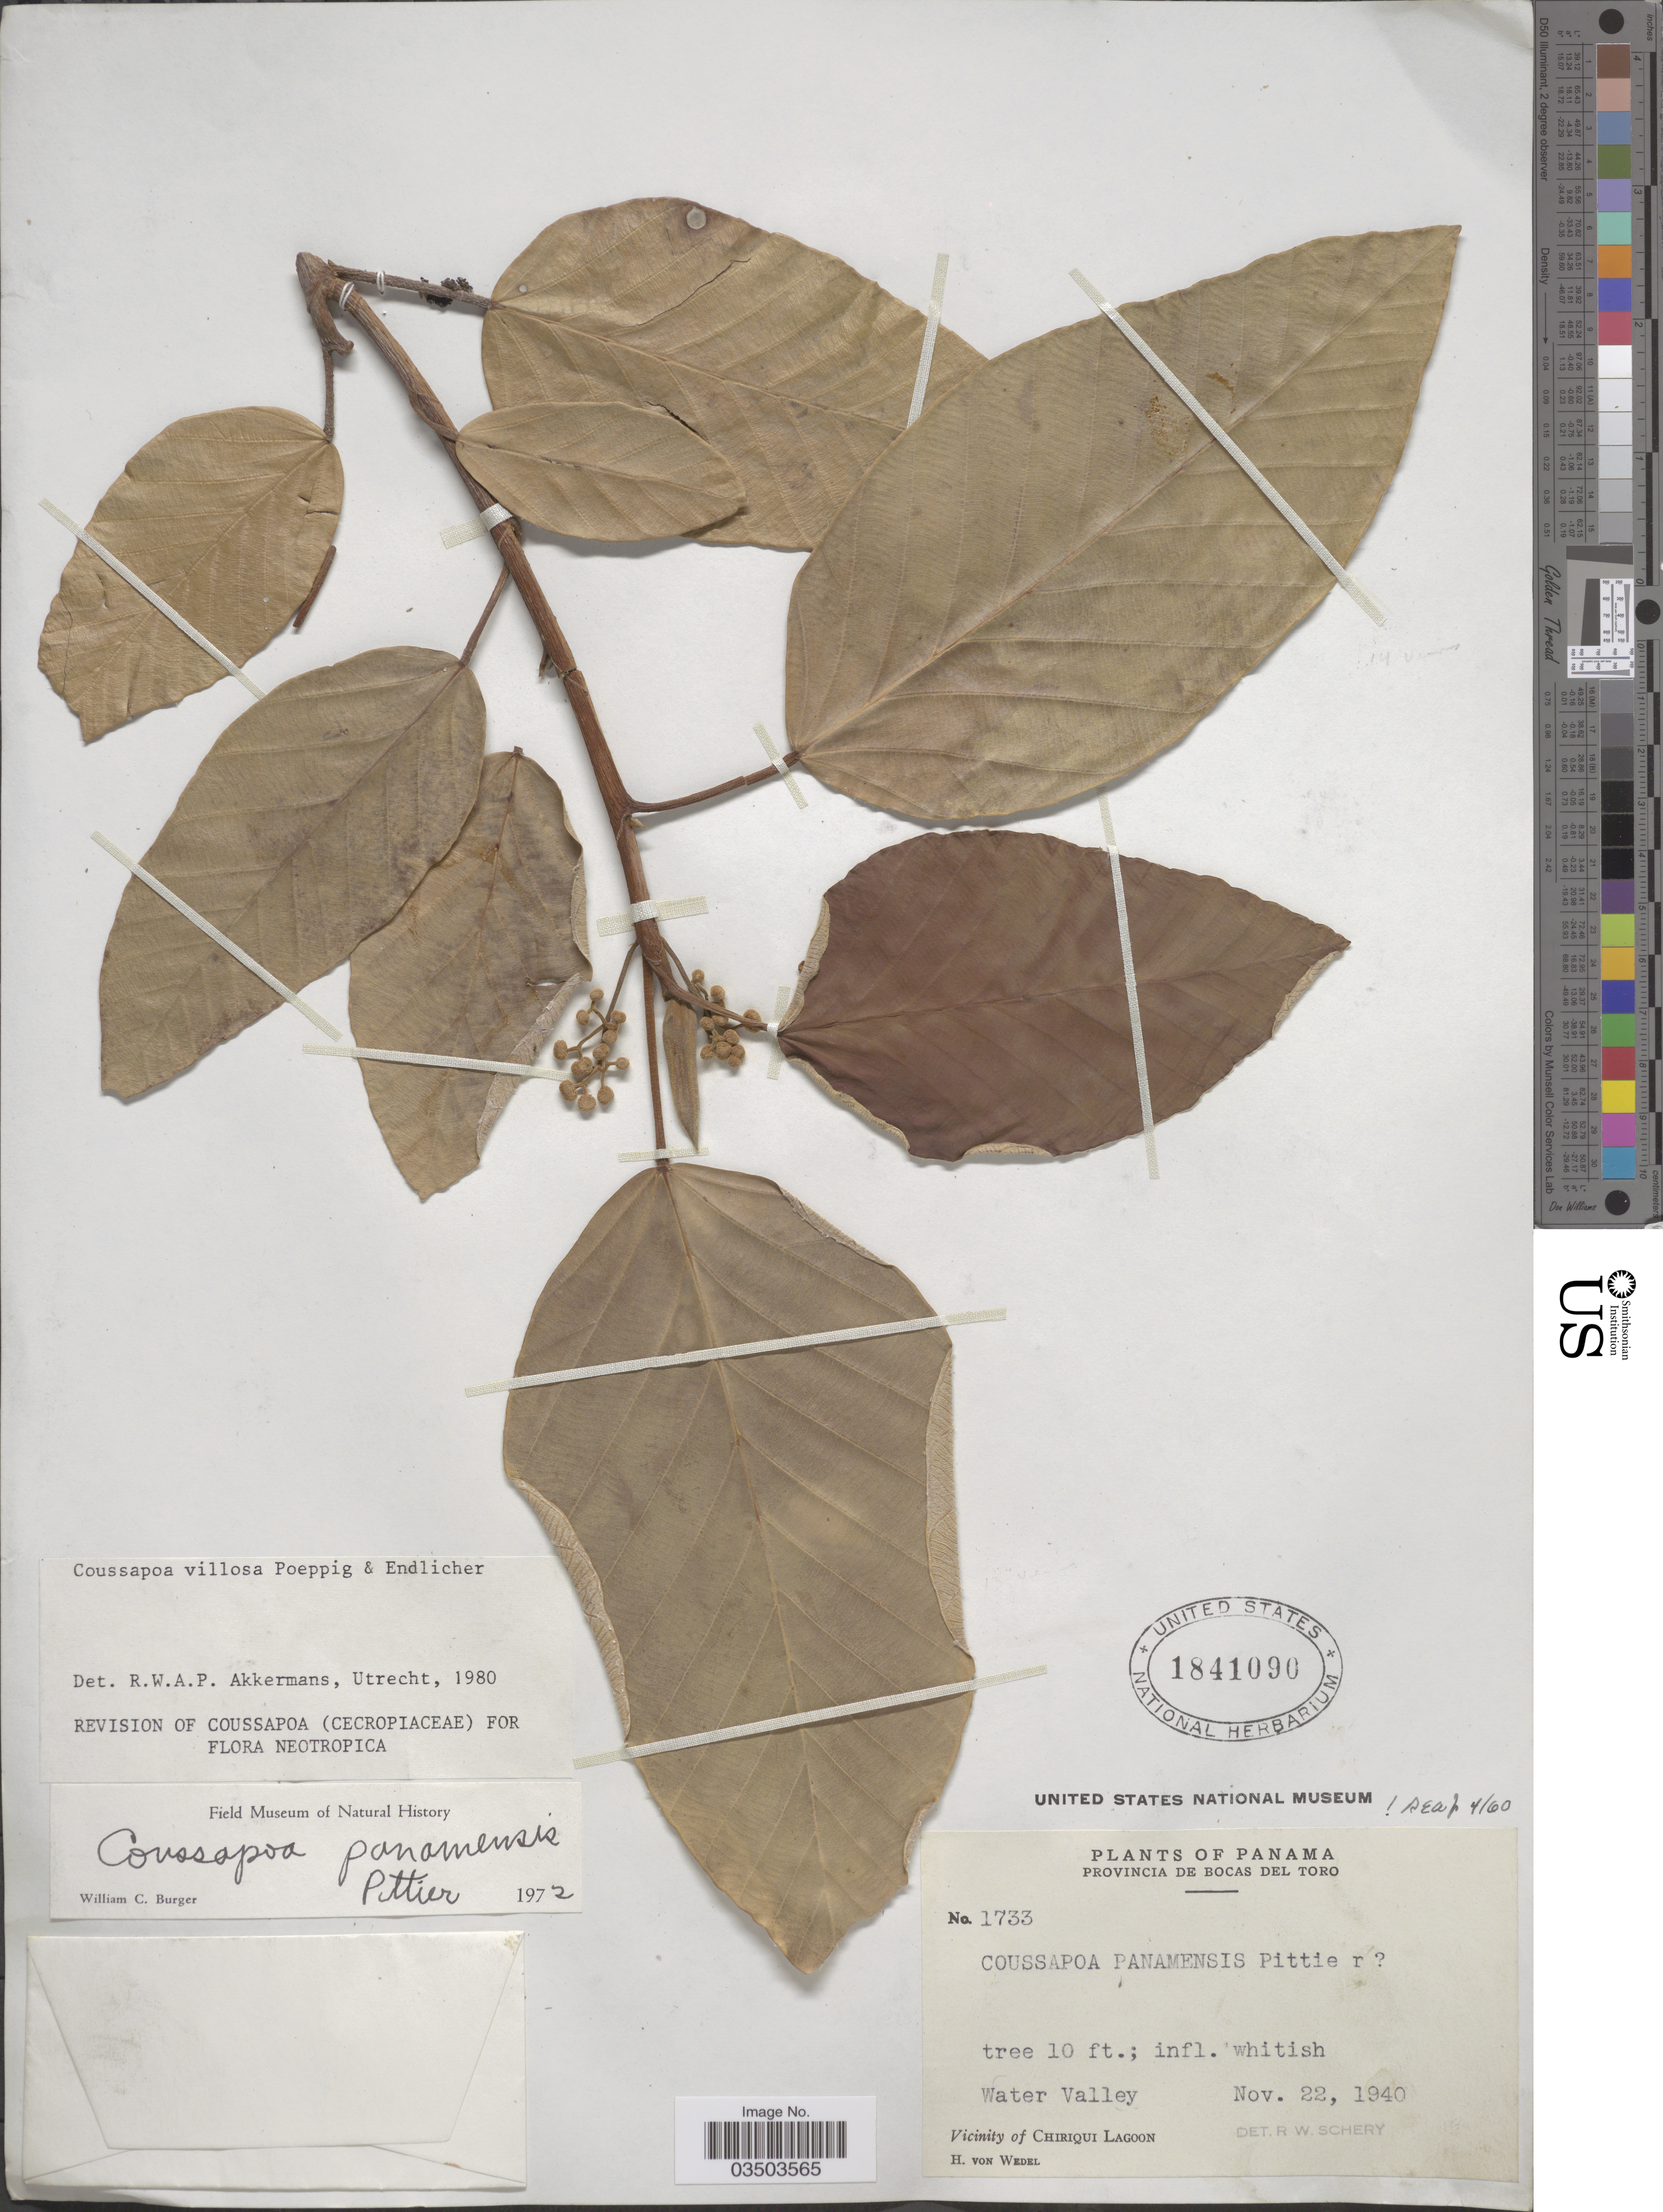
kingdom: Plantae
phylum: Tracheophyta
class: Magnoliopsida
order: Rosales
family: Urticaceae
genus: Coussapoa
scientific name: Coussapoa villosa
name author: Poepp. & Endl.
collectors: H. von Wedel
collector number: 1733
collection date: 1940-11-22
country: Panama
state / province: Bocas del Toro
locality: Water Valley. Vicinity of Chiriqui Lagoon.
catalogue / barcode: US 1841090